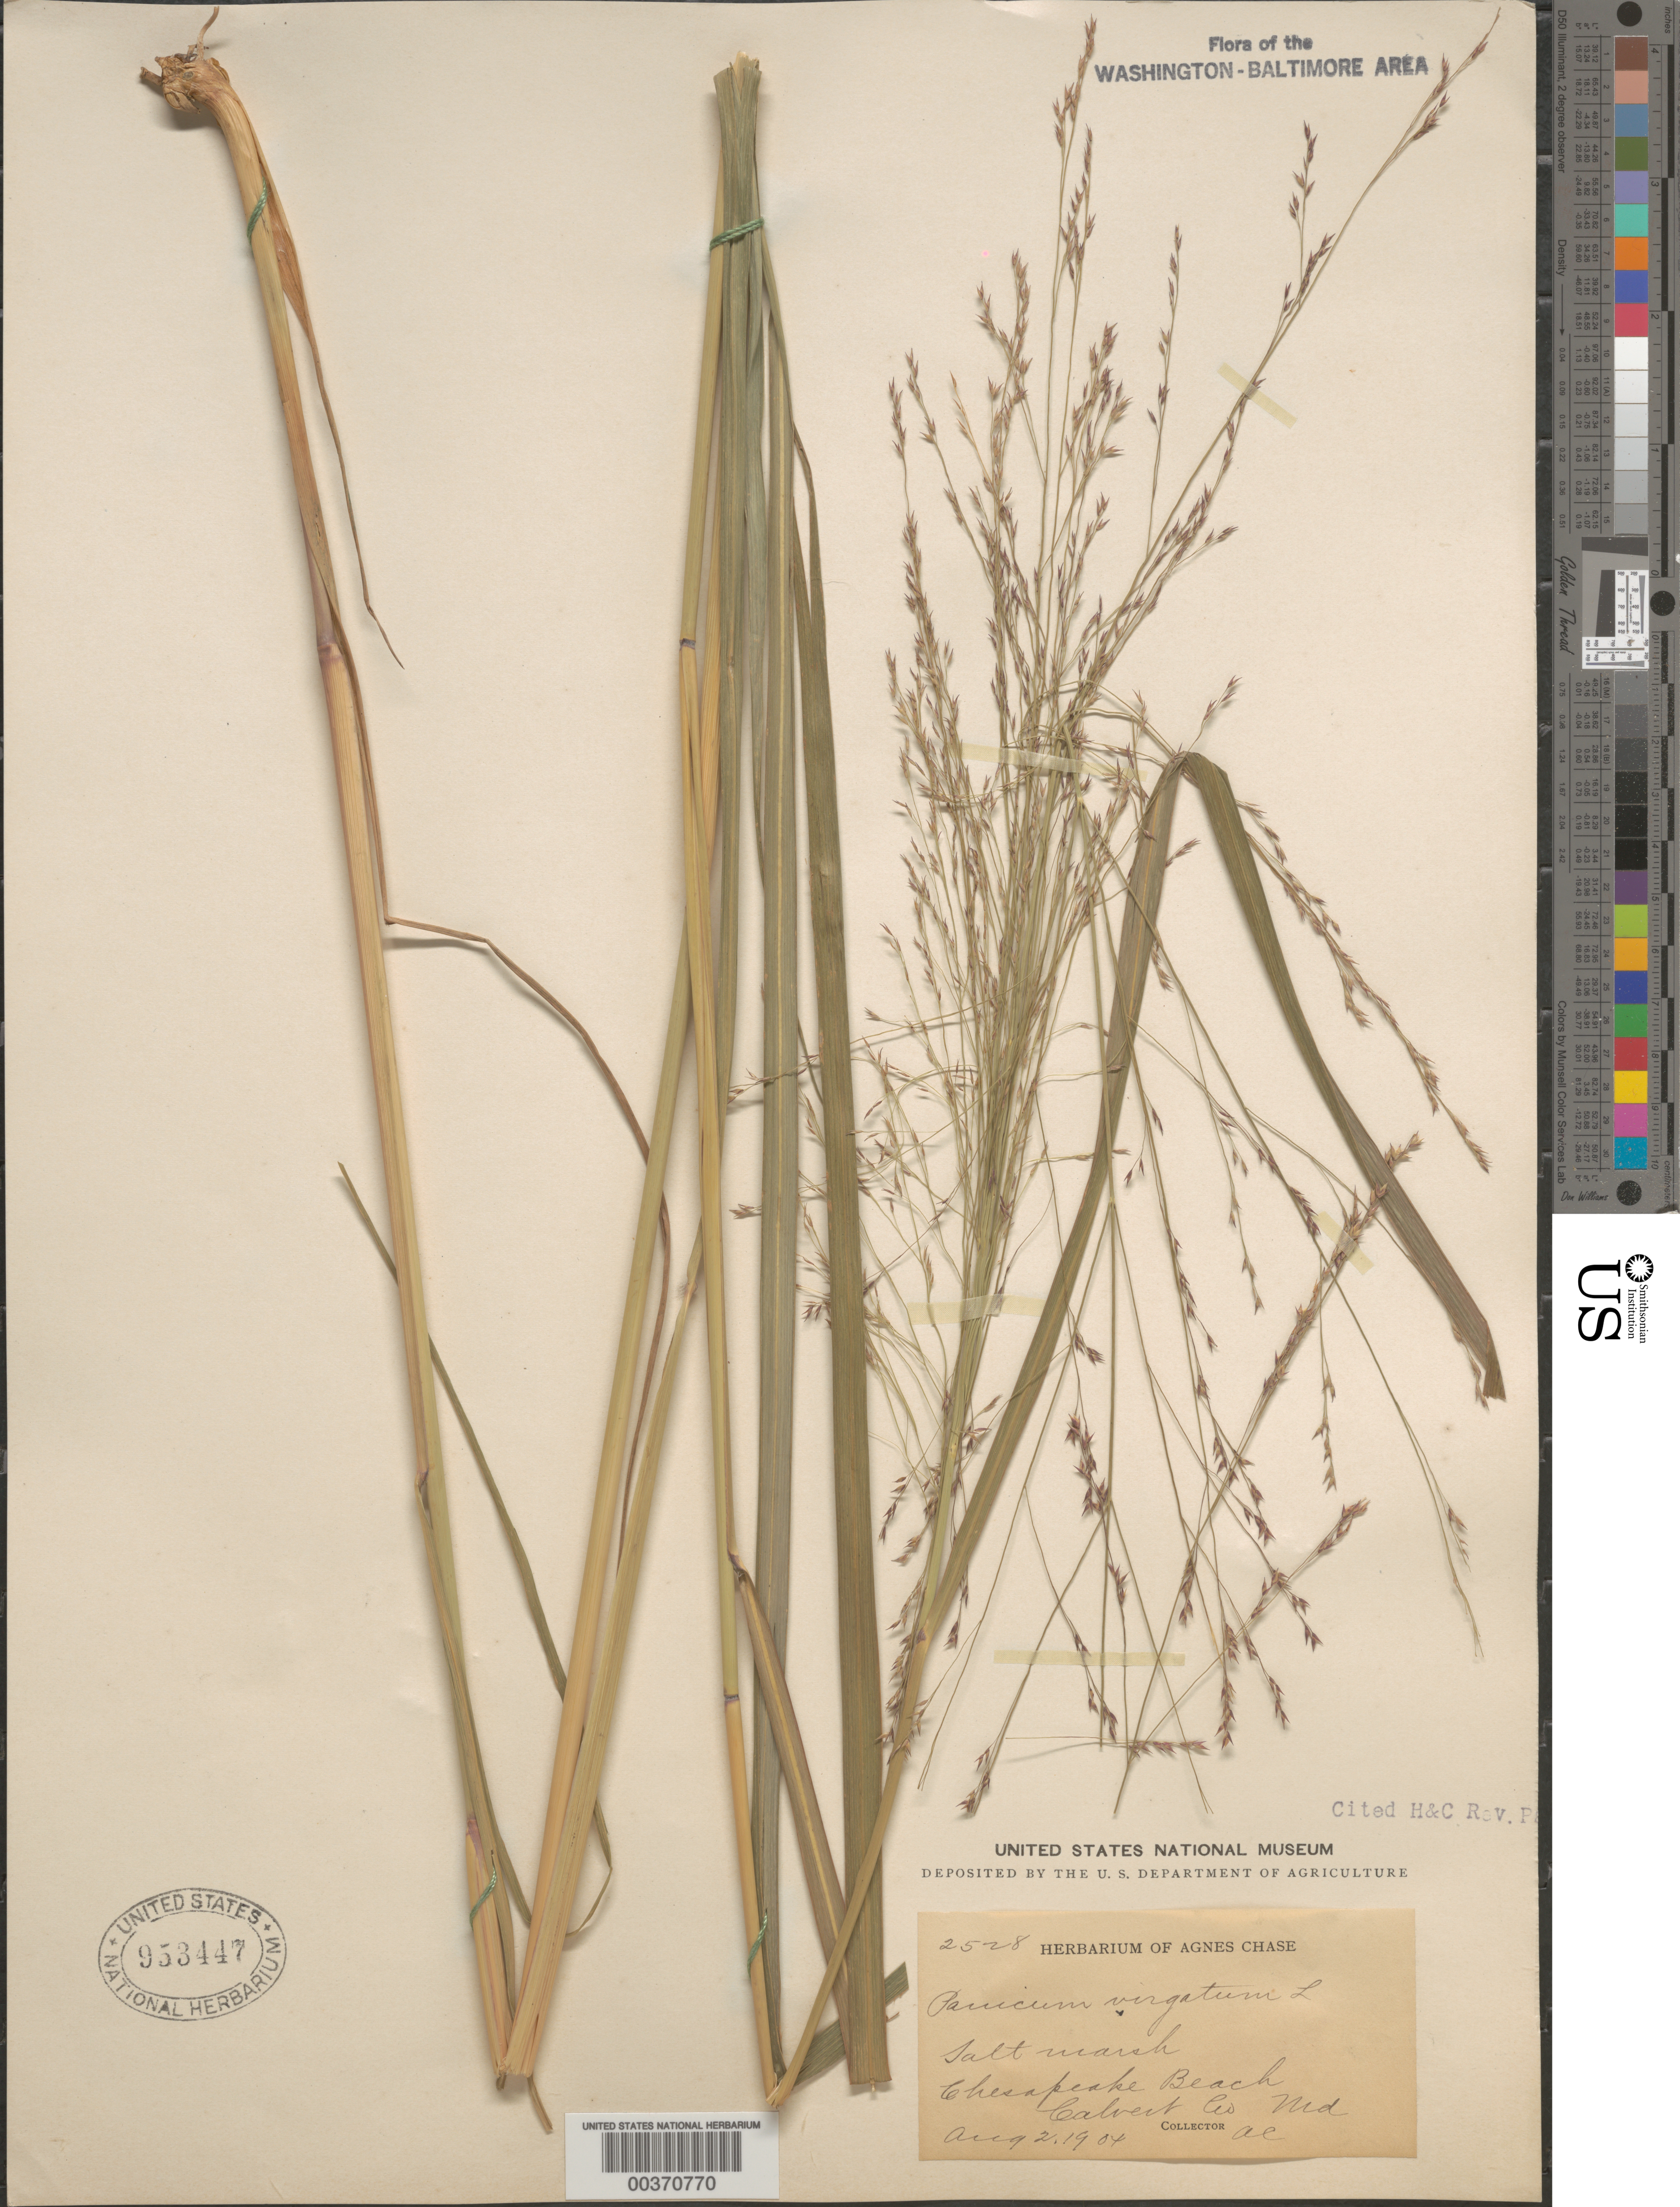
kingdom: Plantae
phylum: Tracheophyta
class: Liliopsida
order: Poales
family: Poaceae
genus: Panicum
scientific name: Panicum virgatum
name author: L.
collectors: A. Chase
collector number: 2528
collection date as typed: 02 Aug 1904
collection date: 1904-08-02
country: United States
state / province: Maryland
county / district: Calvert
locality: Chesapeake Beach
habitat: Salt marsh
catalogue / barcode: US 953447